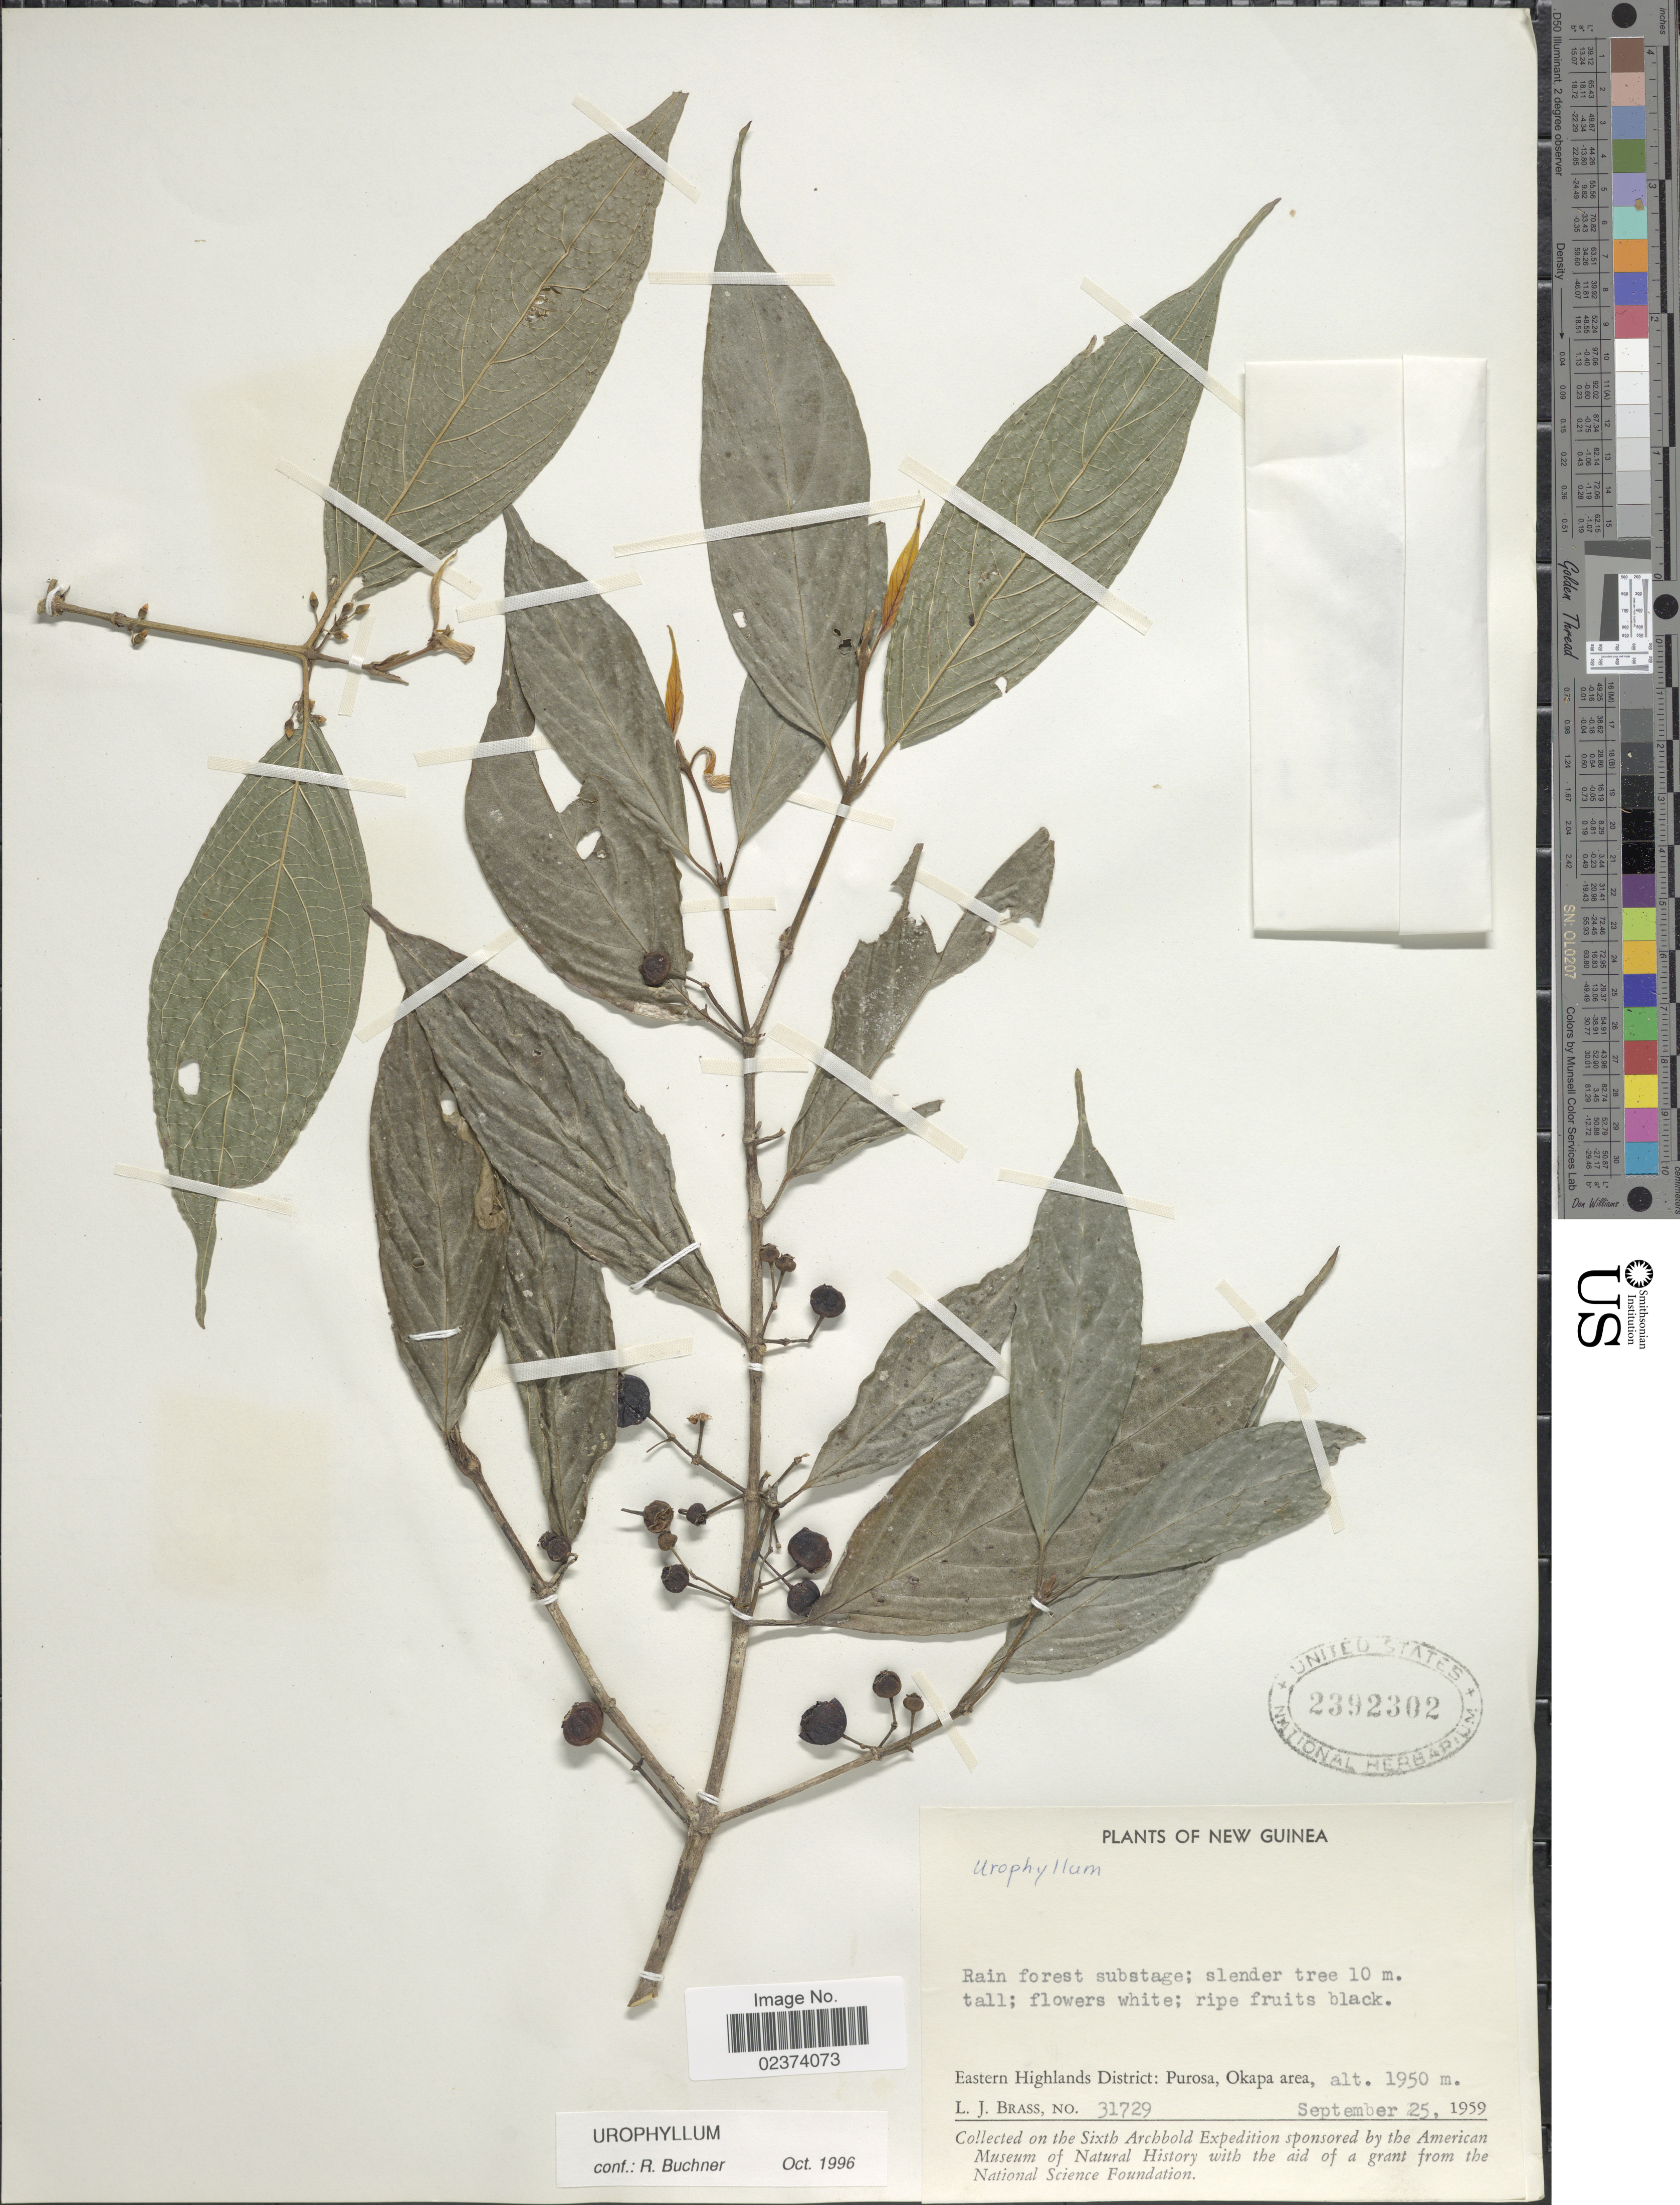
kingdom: Plantae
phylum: Tracheophyta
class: Magnoliopsida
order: Gentianales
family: Rubiaceae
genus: Urophyllum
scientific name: Urophyllum sp.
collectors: L. J. Brass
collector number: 31729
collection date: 1959-09-25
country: Papua New Guinea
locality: New Guinea, Eastern Highlands District: Purosa, Okapa area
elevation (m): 1950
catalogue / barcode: US 2392302